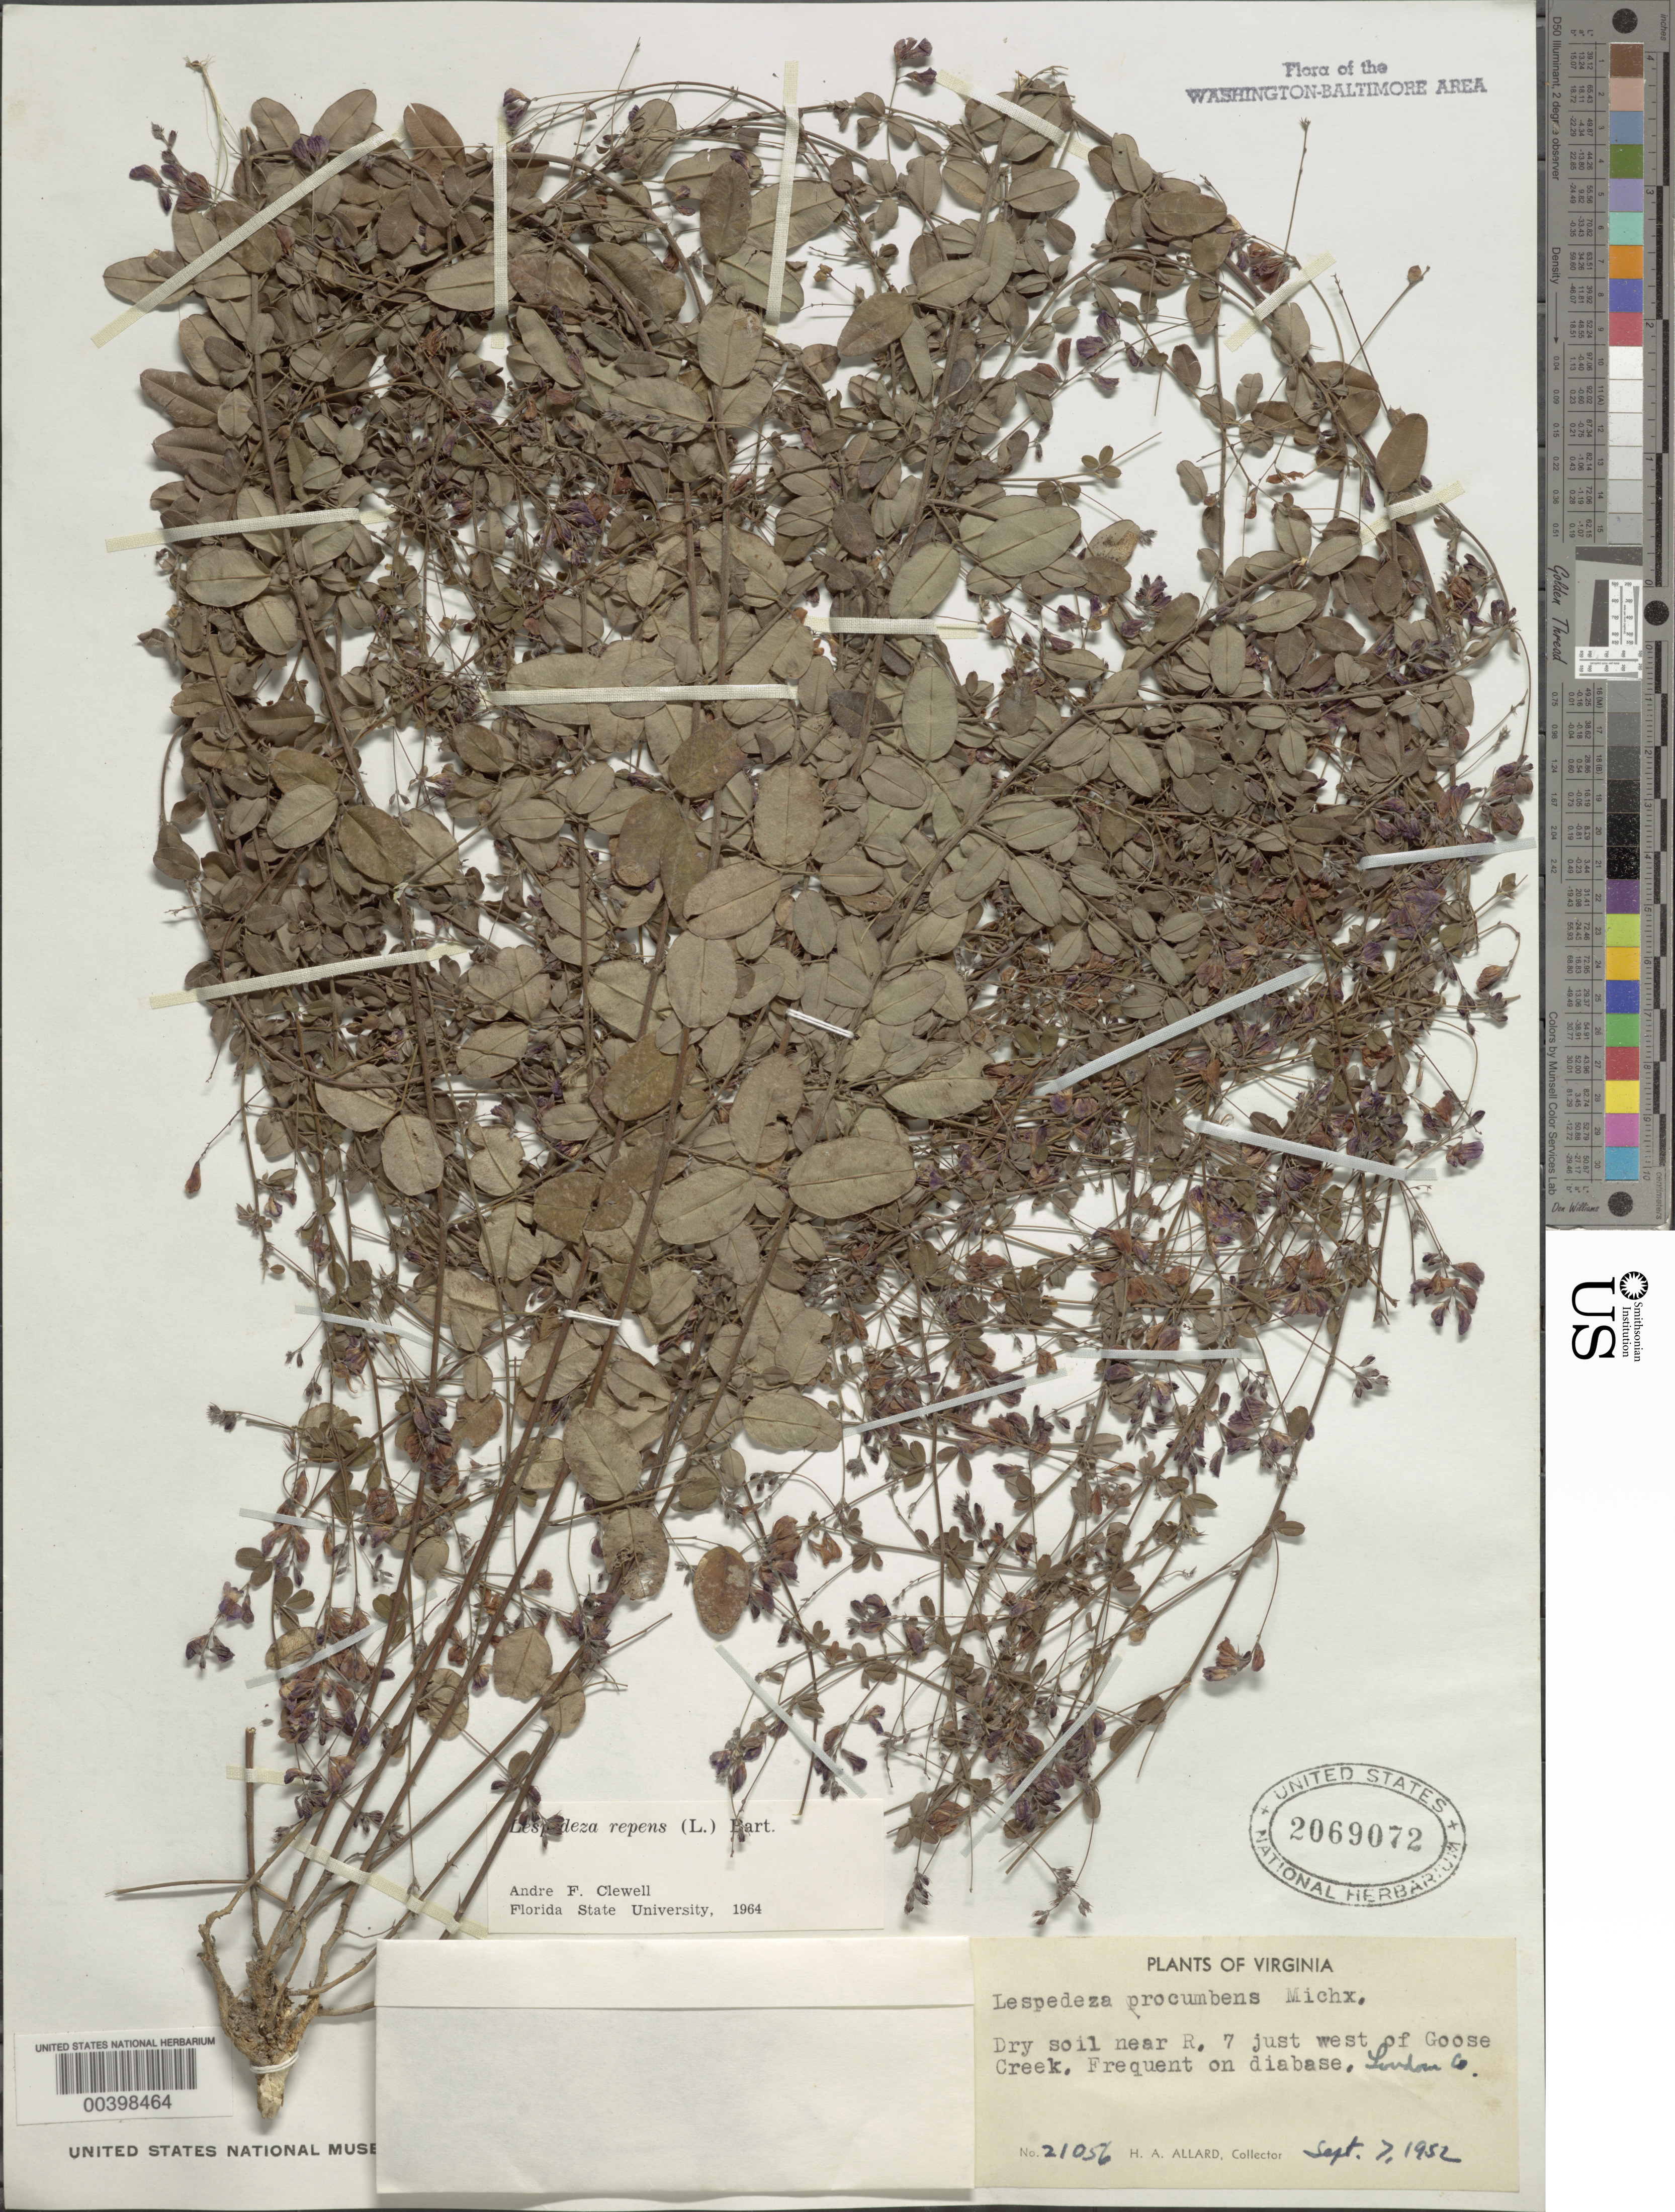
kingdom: Plantae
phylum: Tracheophyta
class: Magnoliopsida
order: Fabales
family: Fabaceae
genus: Lespedeza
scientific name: Lespedeza repens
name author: (L.) W.P.C. Barton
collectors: H. A. Allard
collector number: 21056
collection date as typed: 07 Sep 1952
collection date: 1952-09-07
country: United States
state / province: Virginia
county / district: Loudoun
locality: Near Route 7, west of Goose Creek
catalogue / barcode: US 2069072